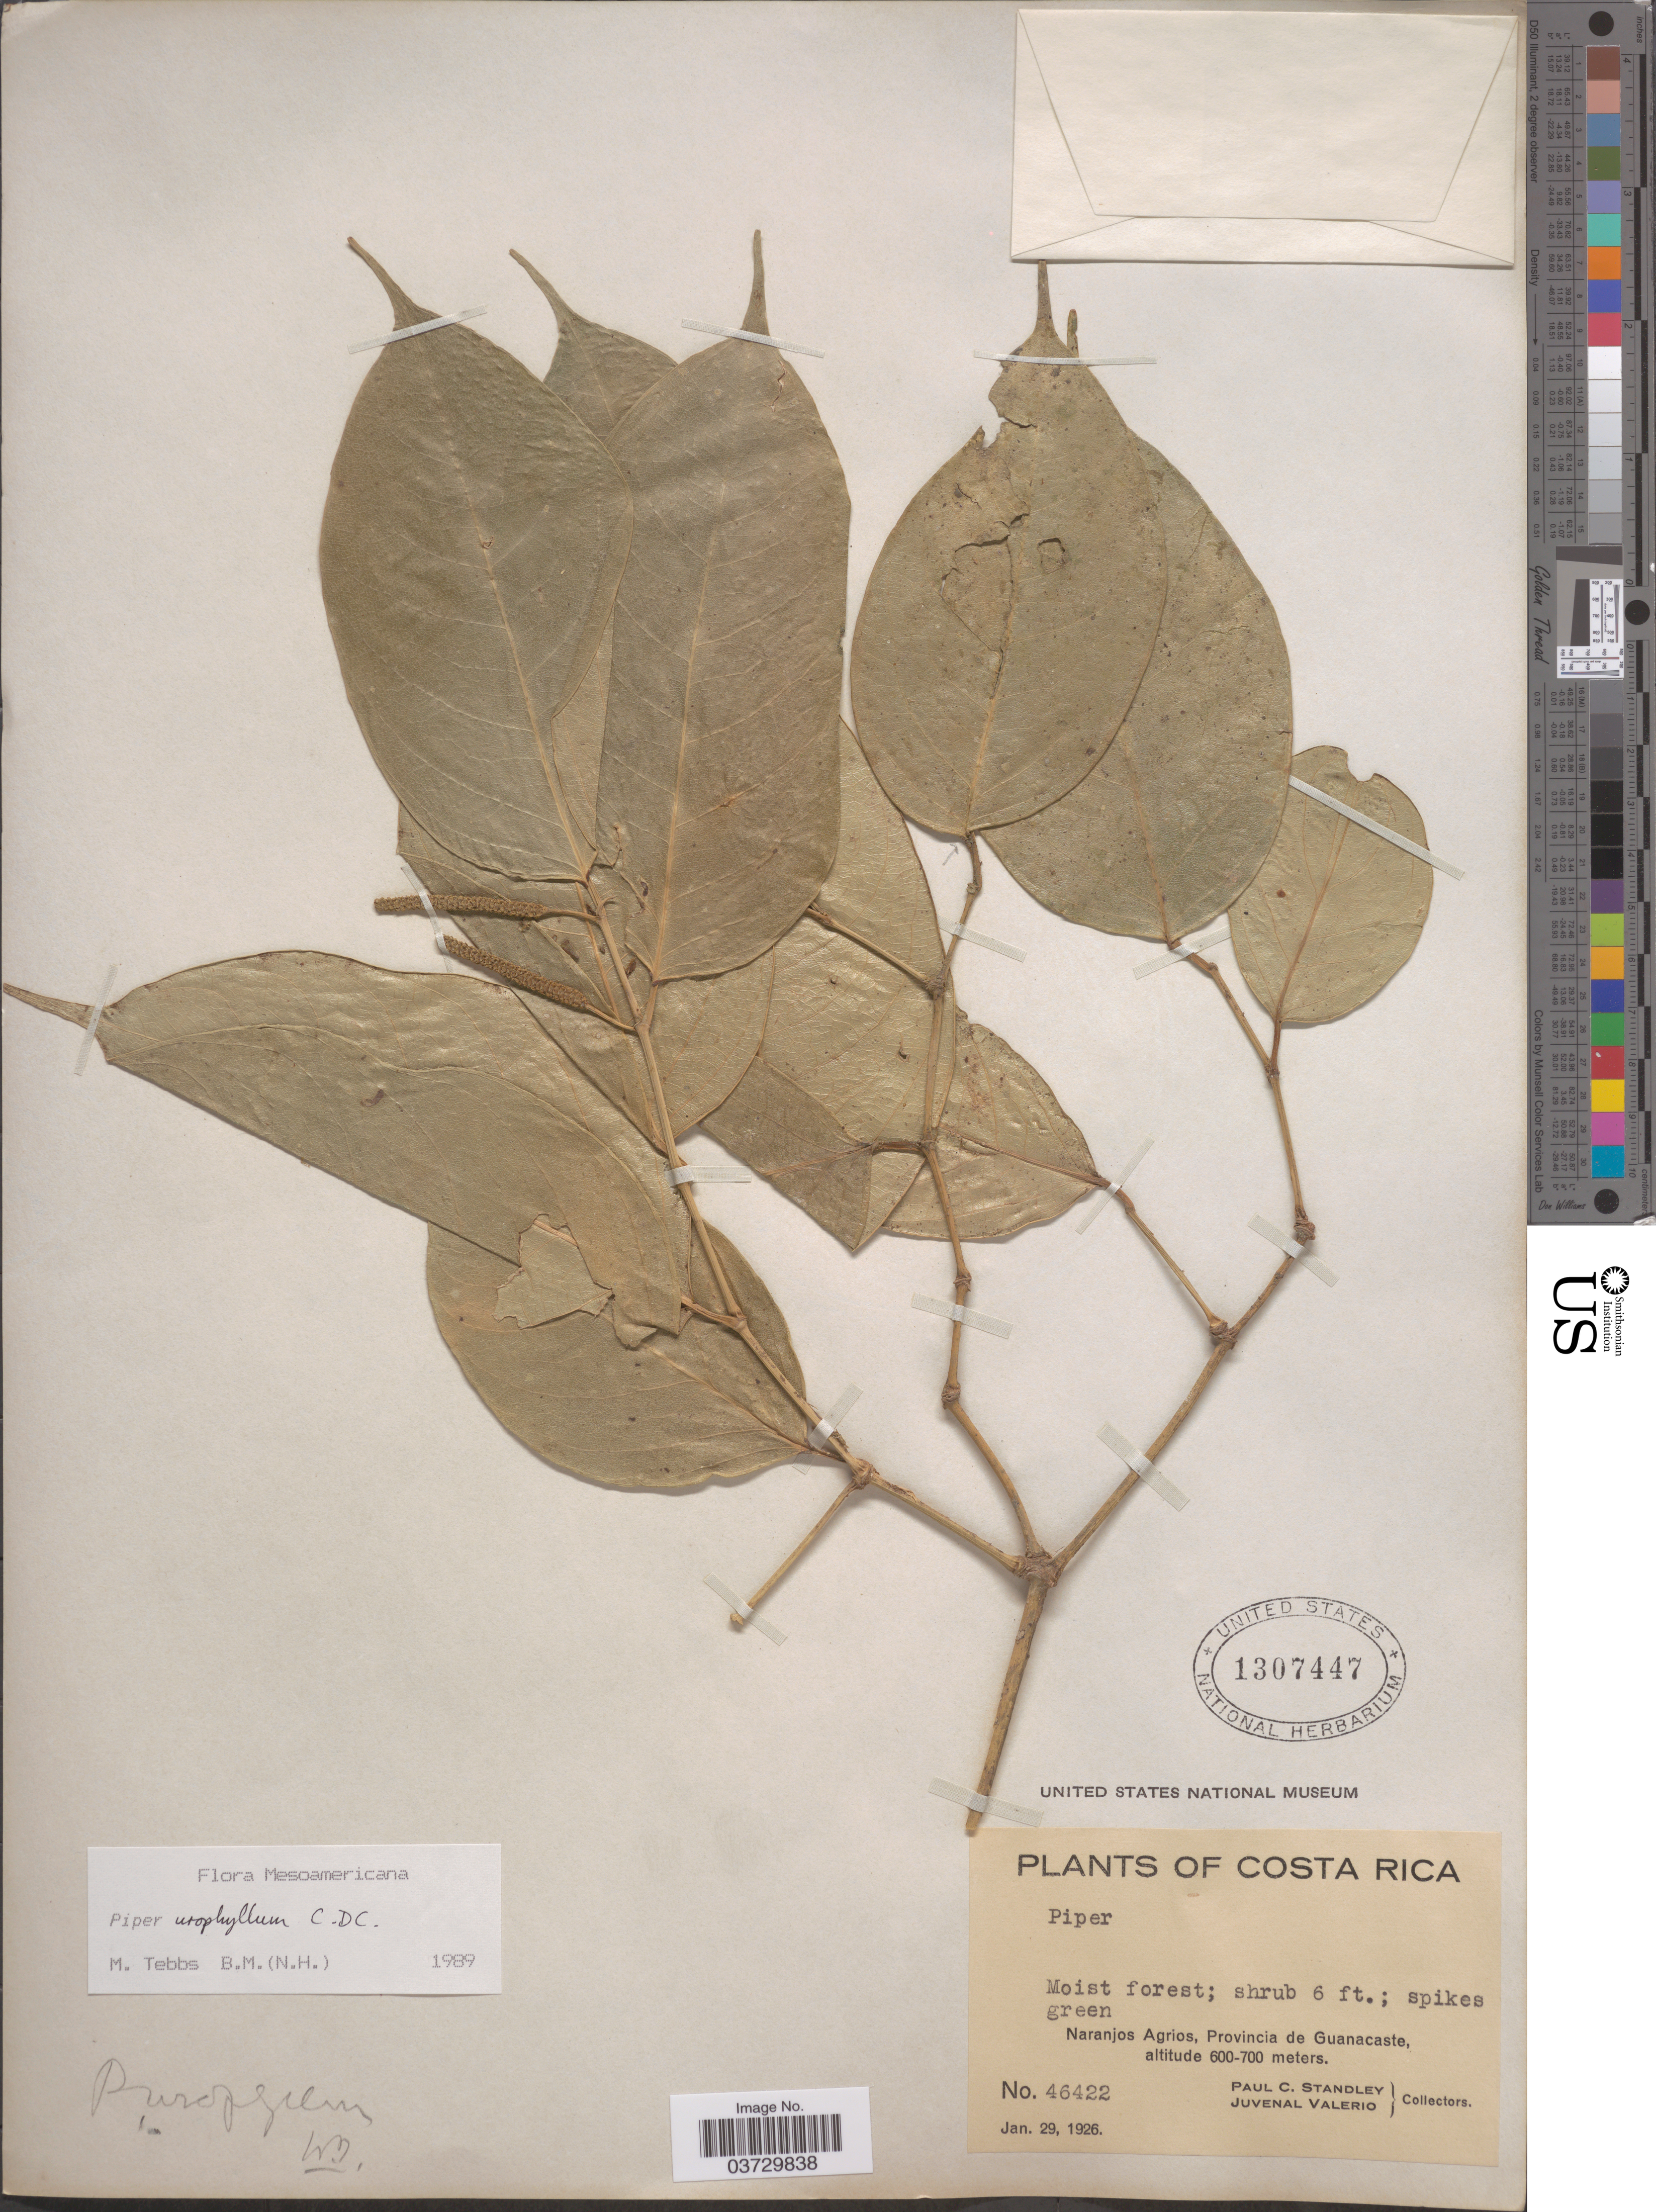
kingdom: Plantae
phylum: Tracheophyta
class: Magnoliopsida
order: Piperales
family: Piperaceae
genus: Piper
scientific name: Piper urophyllum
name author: DC.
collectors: P. C. Standley & J. Valerio R.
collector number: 46422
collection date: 1926-01-29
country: Costa Rica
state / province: Guanacaste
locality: Naranjos Agrios.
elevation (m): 600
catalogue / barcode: US 1307447